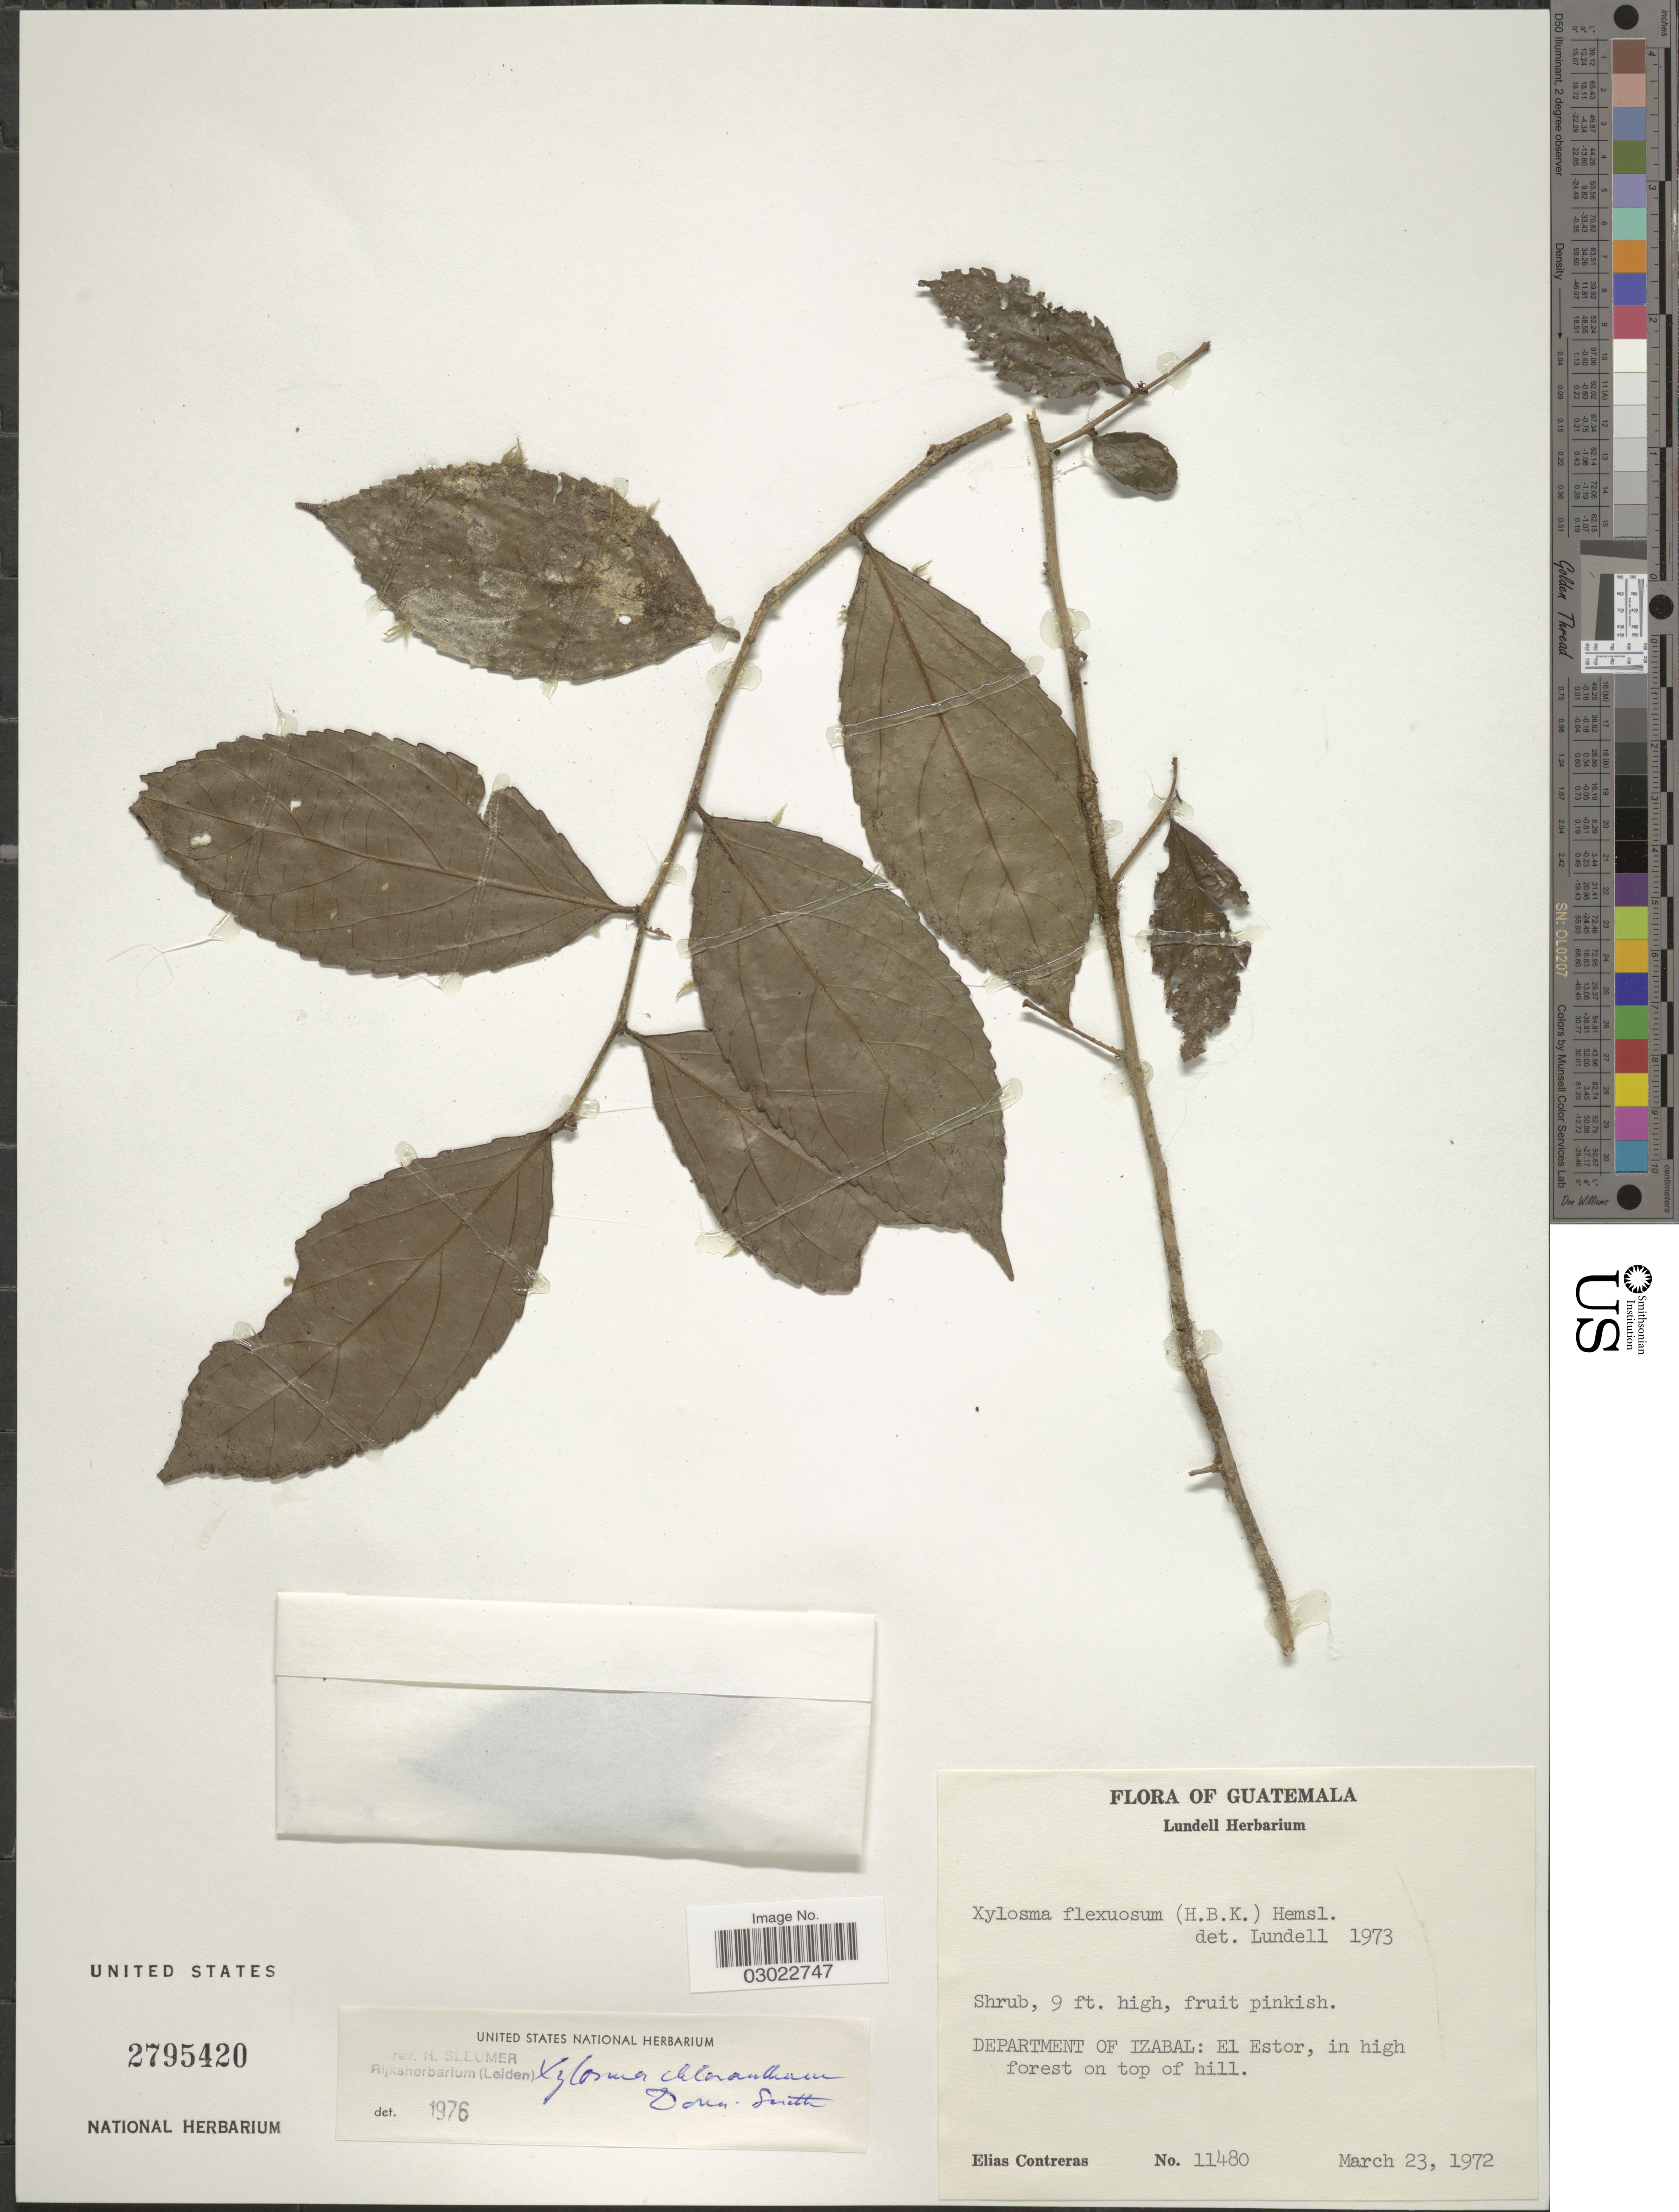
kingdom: Plantae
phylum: Tracheophyta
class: Magnoliopsida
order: Malpighiales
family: Salicaceae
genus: Xylosma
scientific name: Xylosma chlorantha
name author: Donn. Sm.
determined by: Sleumer, H. O.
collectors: E. Contreras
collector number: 11480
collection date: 1972-03-23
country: Guatemala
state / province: Izabal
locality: Department of Izabal: El Estor, in high forest on top of hill.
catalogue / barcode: US 2795420